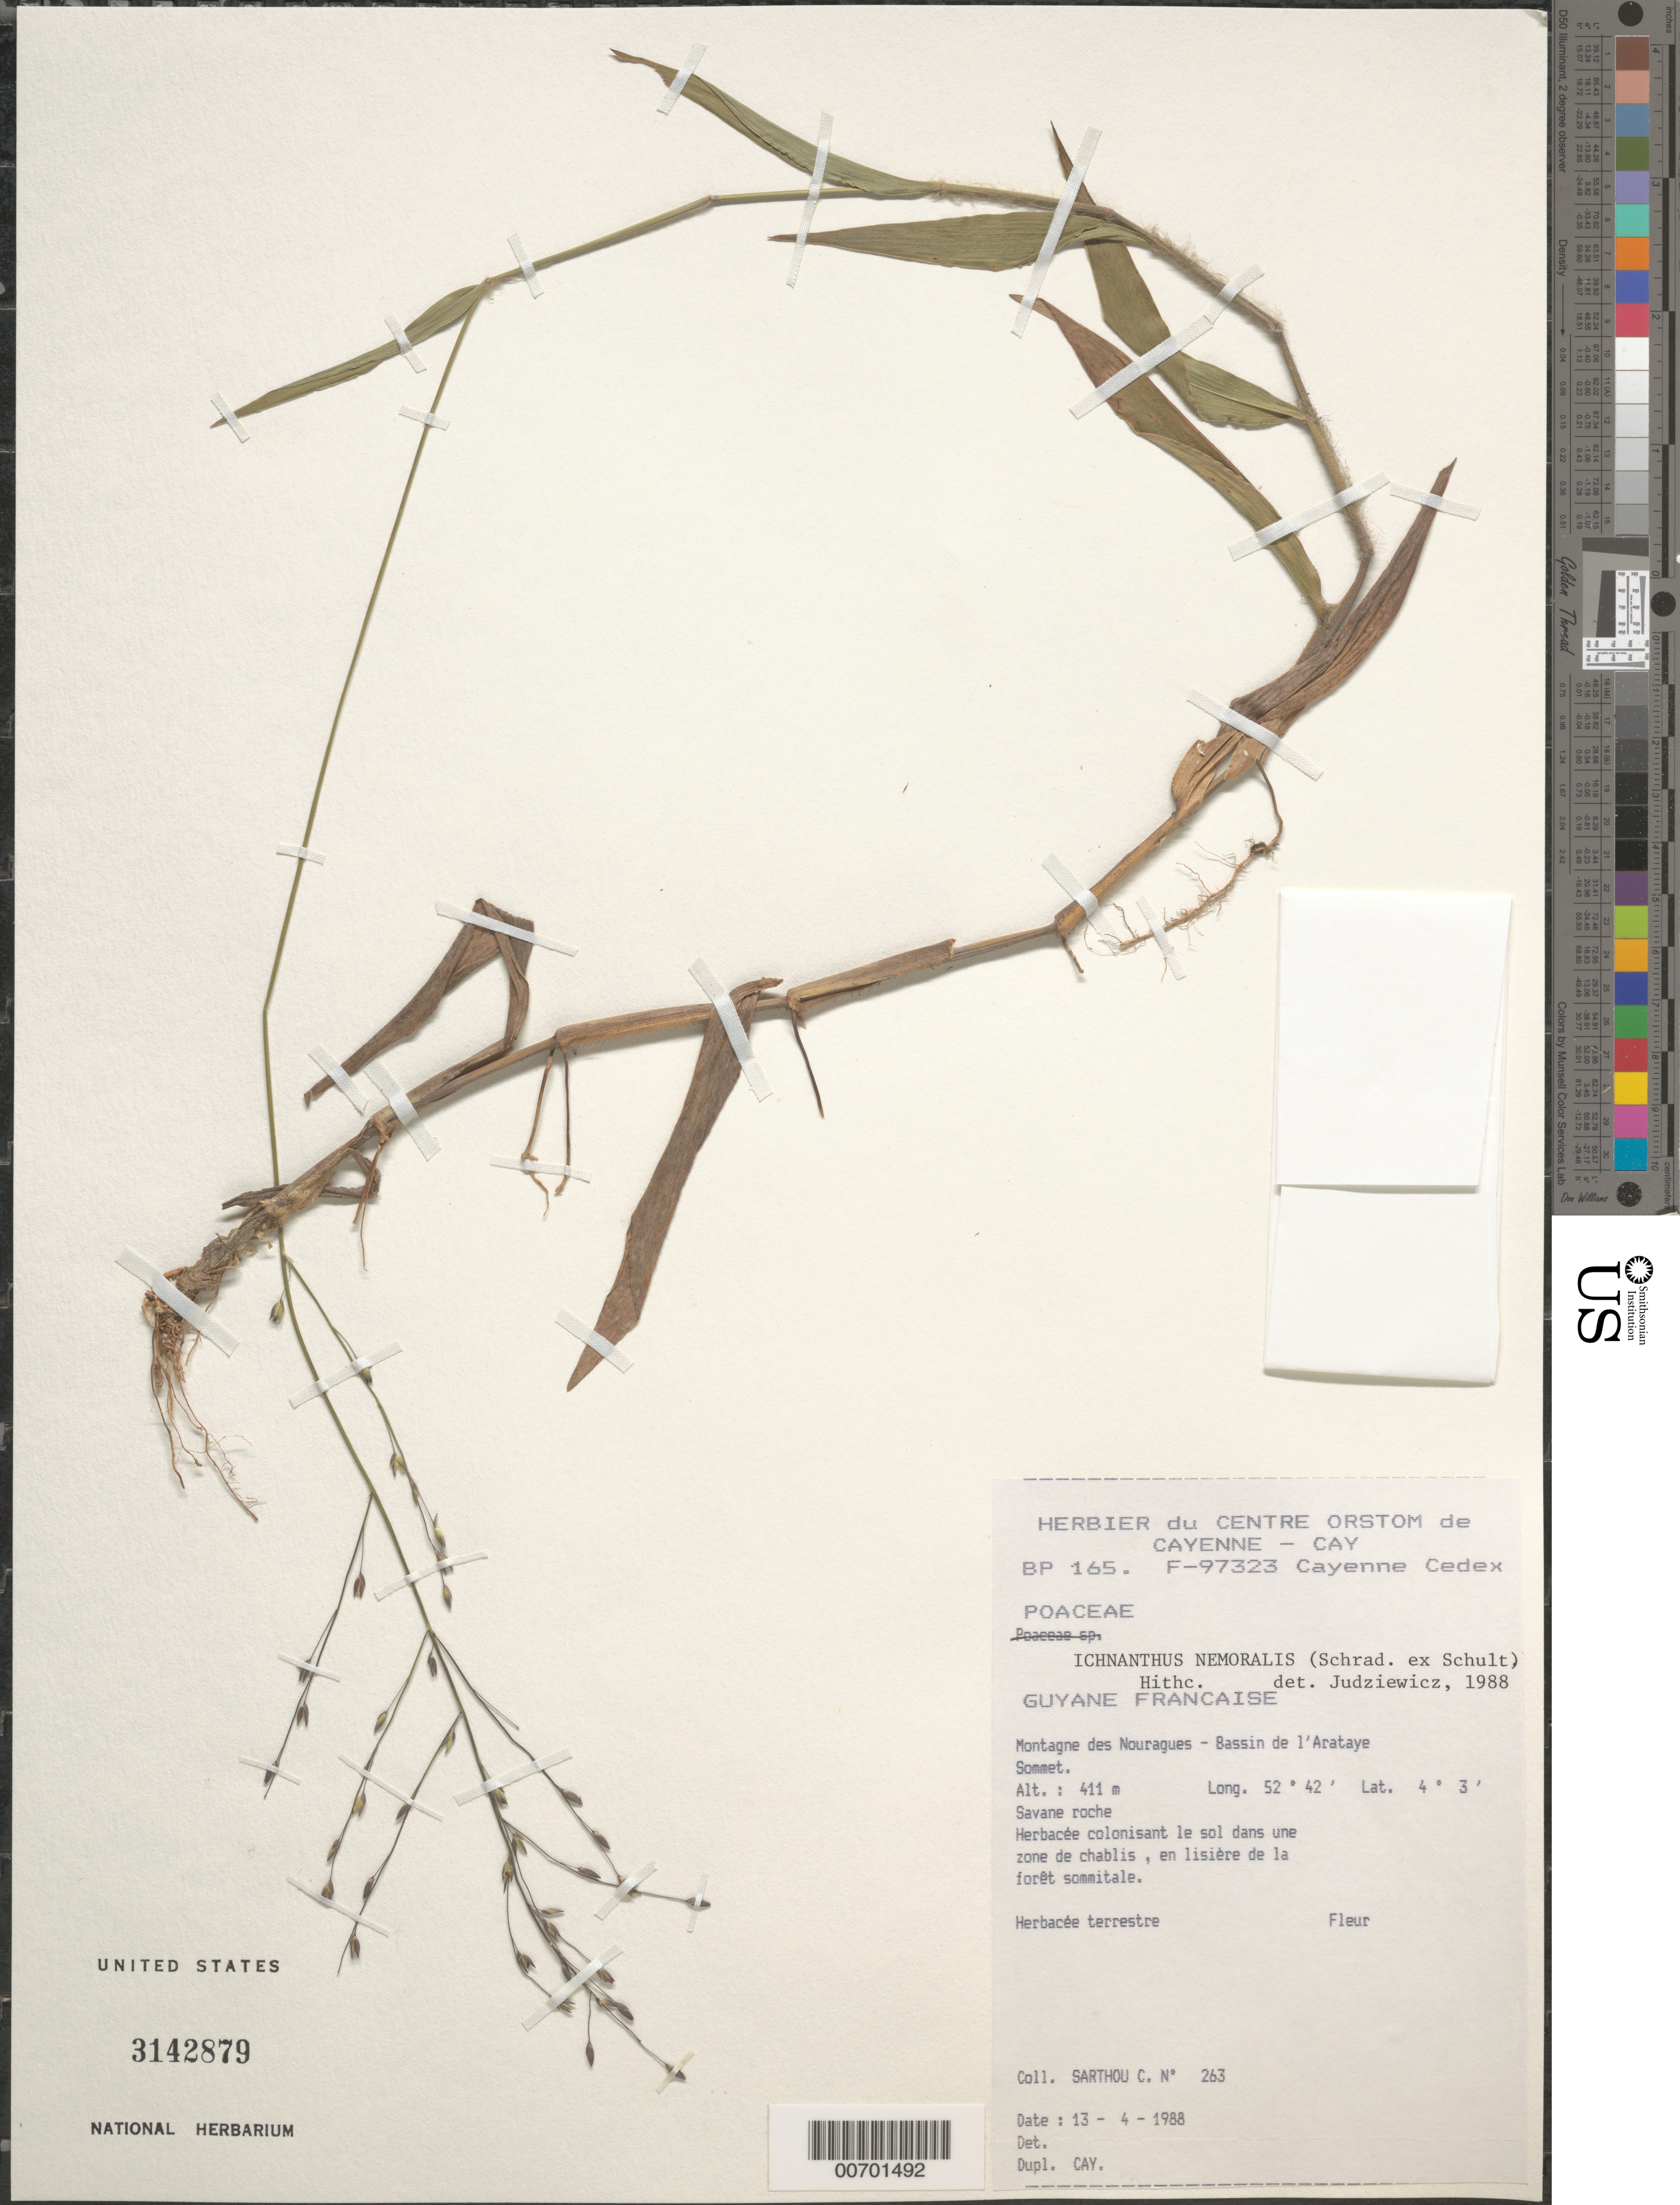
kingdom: Plantae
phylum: Tracheophyta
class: Liliopsida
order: Poales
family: Poaceae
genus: Ichnanthus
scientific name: Ichnanthus nemoralis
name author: (Schrad.) Hitchc. & Chase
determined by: Judziewicz, E. J.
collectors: C. Sarthou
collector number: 263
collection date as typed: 13-Apr-88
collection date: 1988-04-13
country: French Guiana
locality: Montagnes des Nouragues, Bassin de l'Arataye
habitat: Savane roche, Herbacée colonisant le sol dans une zone de chablis, en lisière de la forêt sommitale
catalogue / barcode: US 3142879